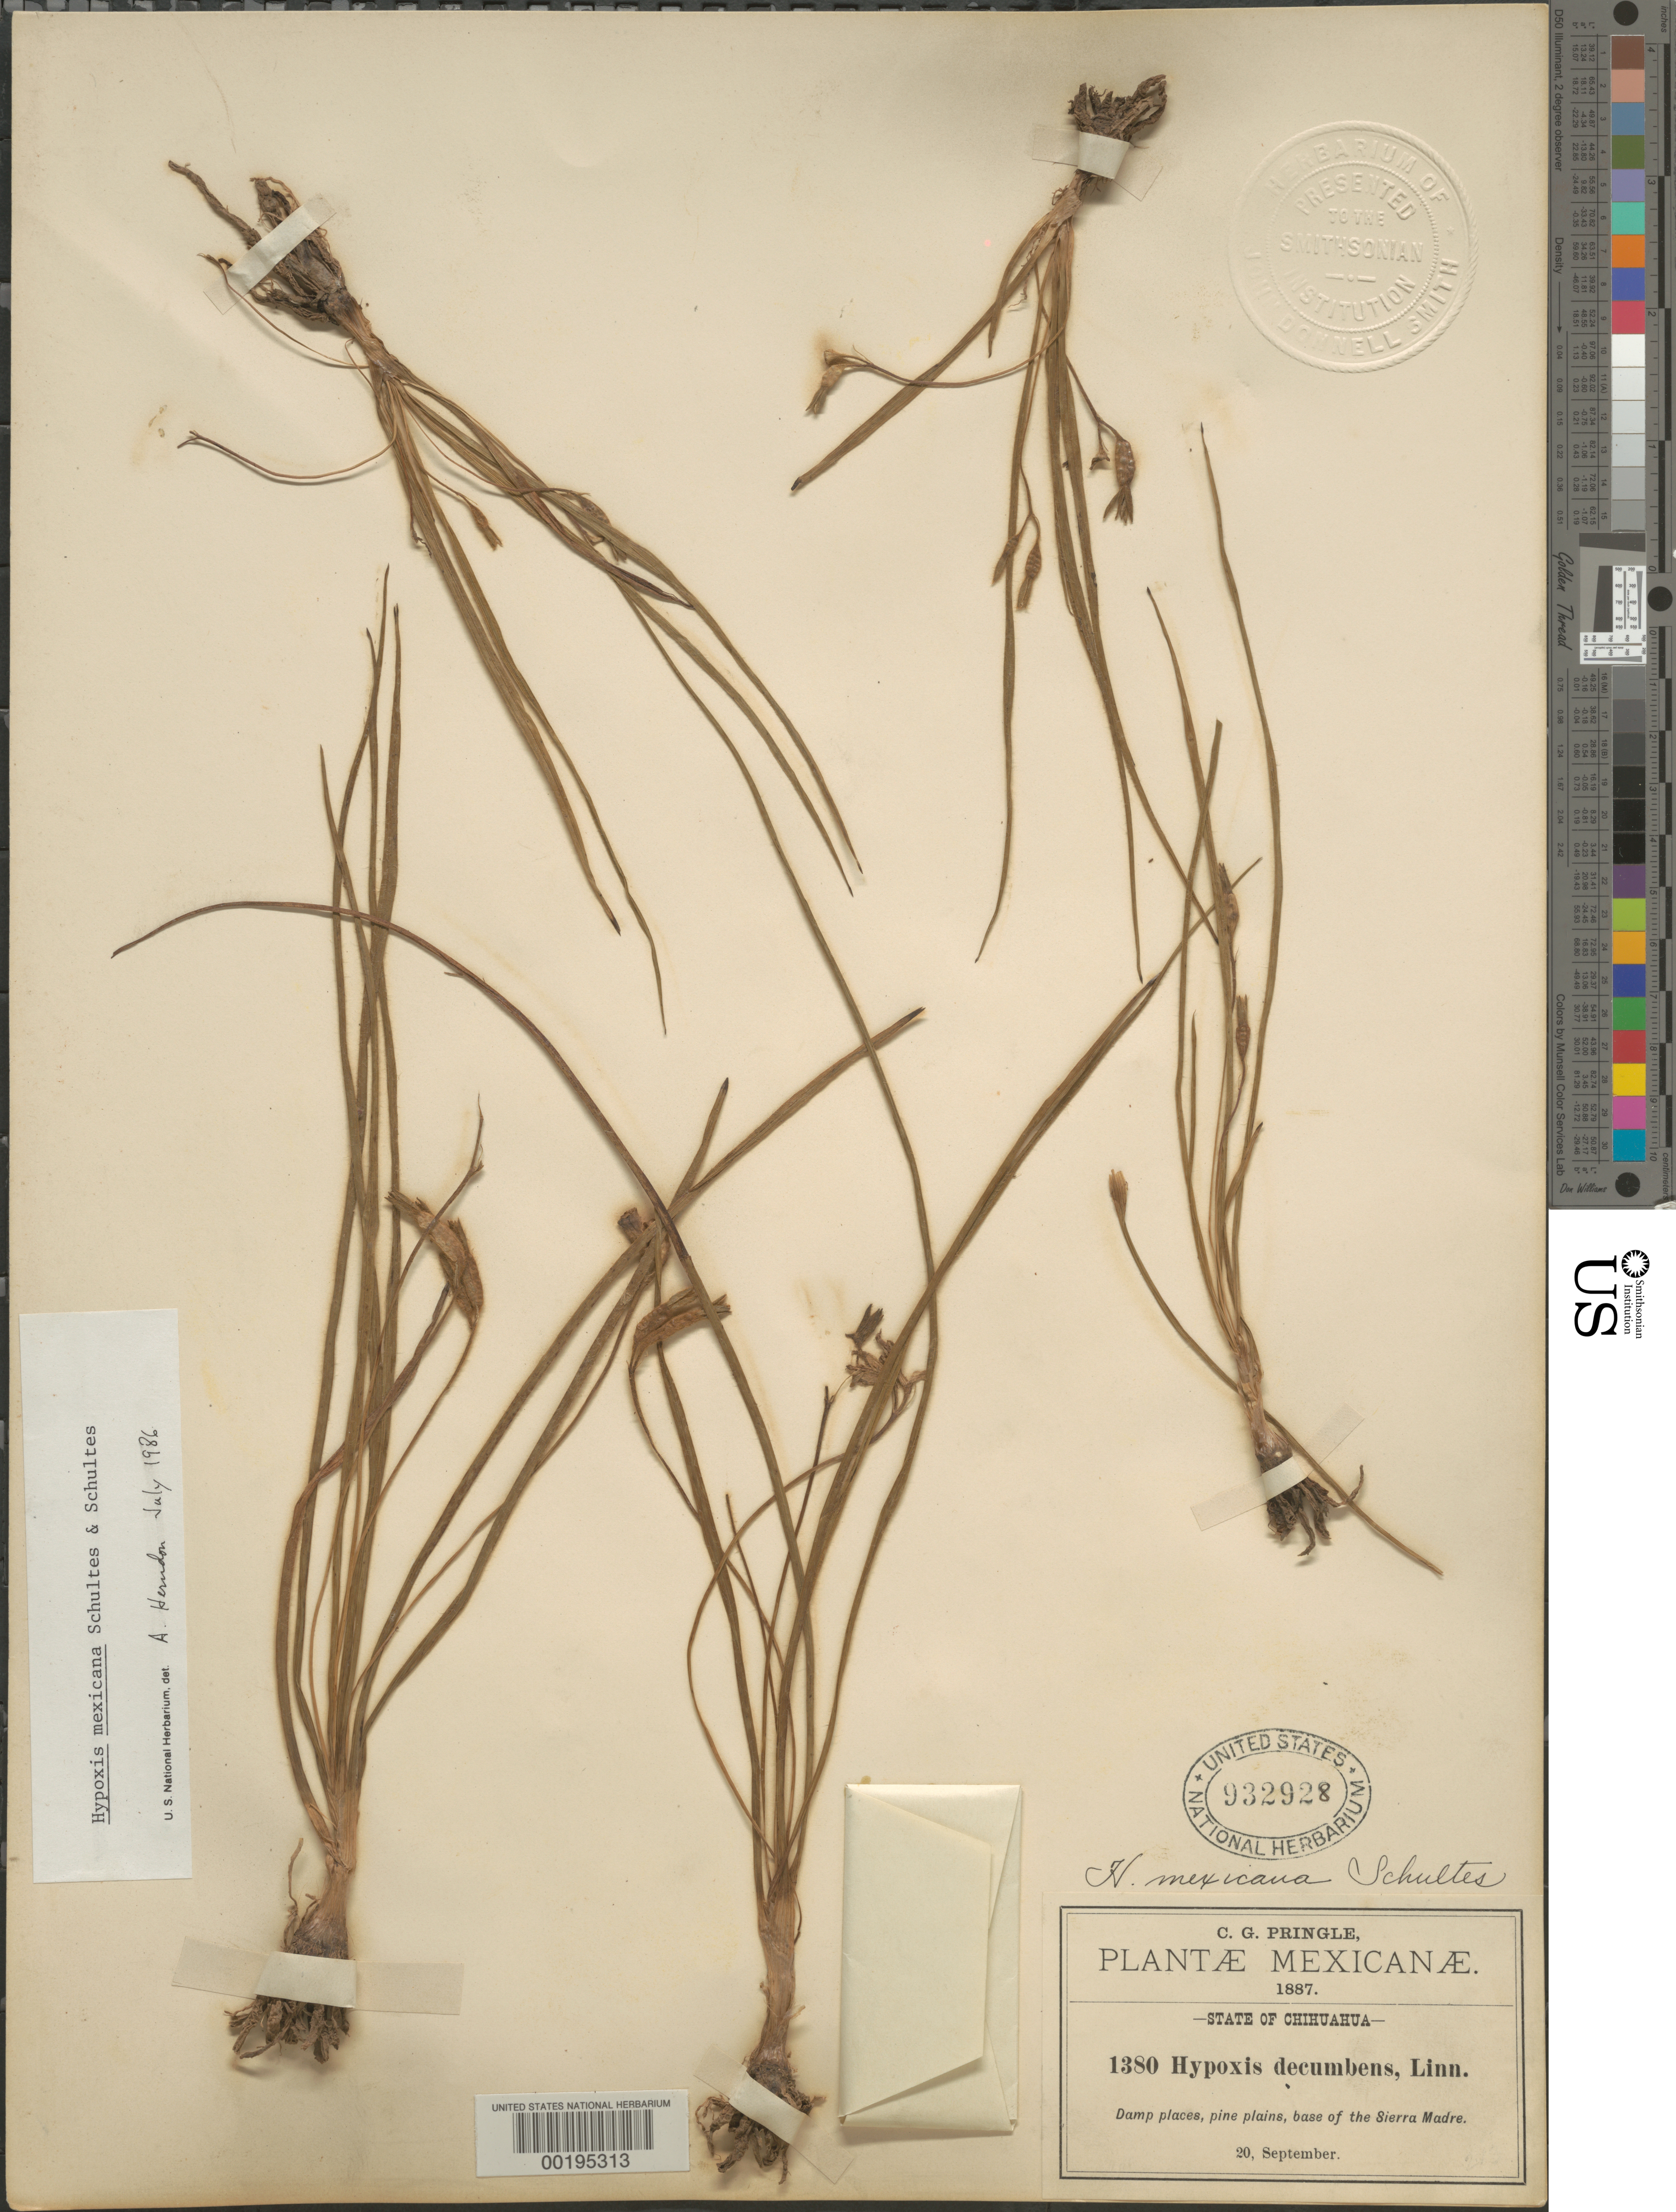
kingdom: Plantae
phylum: Tracheophyta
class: Liliopsida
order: Asparagales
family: Hypoxidaceae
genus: Hypoxis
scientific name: Hypoxis mexicana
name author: Schult. & Schult. f.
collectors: C. G. Pringle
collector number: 1380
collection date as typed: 20 Sep 1887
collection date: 1887-09-20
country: Mexico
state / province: Chihuahua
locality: Base of Sierra Madre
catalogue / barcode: US 932928